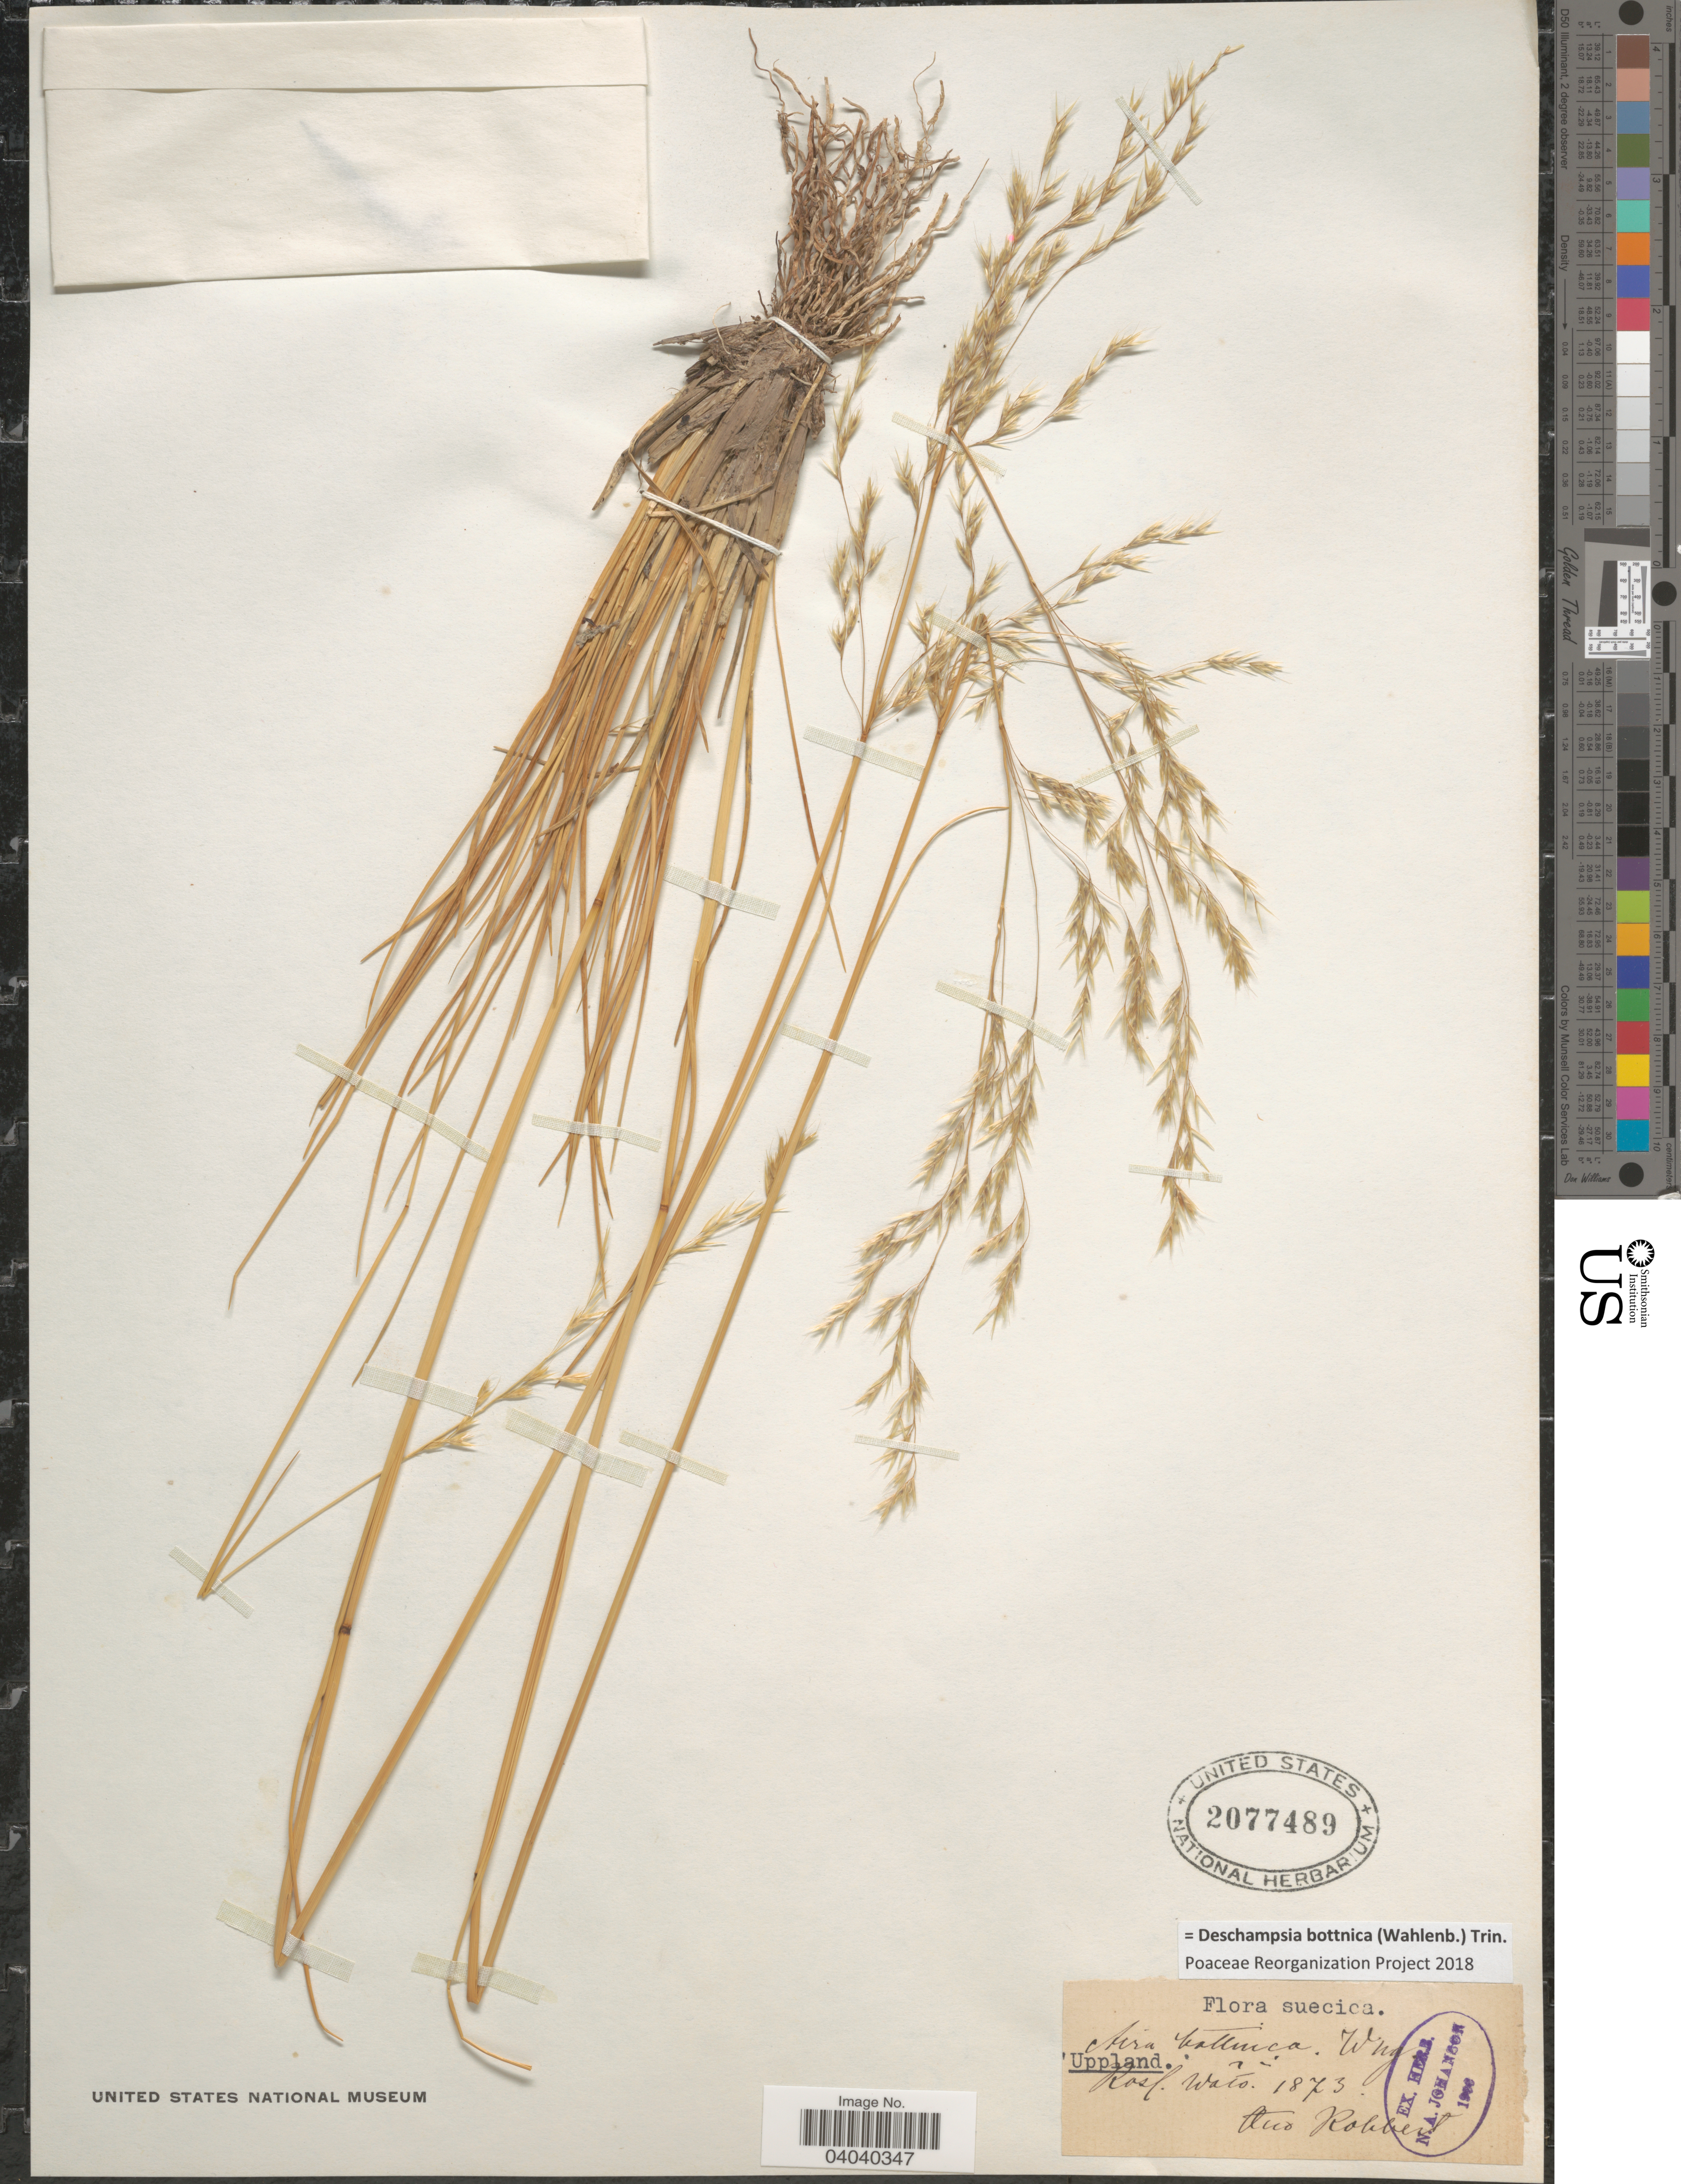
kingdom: Plantae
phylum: Tracheophyta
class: Liliopsida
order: Poales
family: Poaceae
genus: Deschampsia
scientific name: Deschampsia bottnica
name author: (Wahlenb.) Trin.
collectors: A. Robbert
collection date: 1873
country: Sweden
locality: Suecica. Uppland. Rosl. Wato. [interpreted]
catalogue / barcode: US 2077489